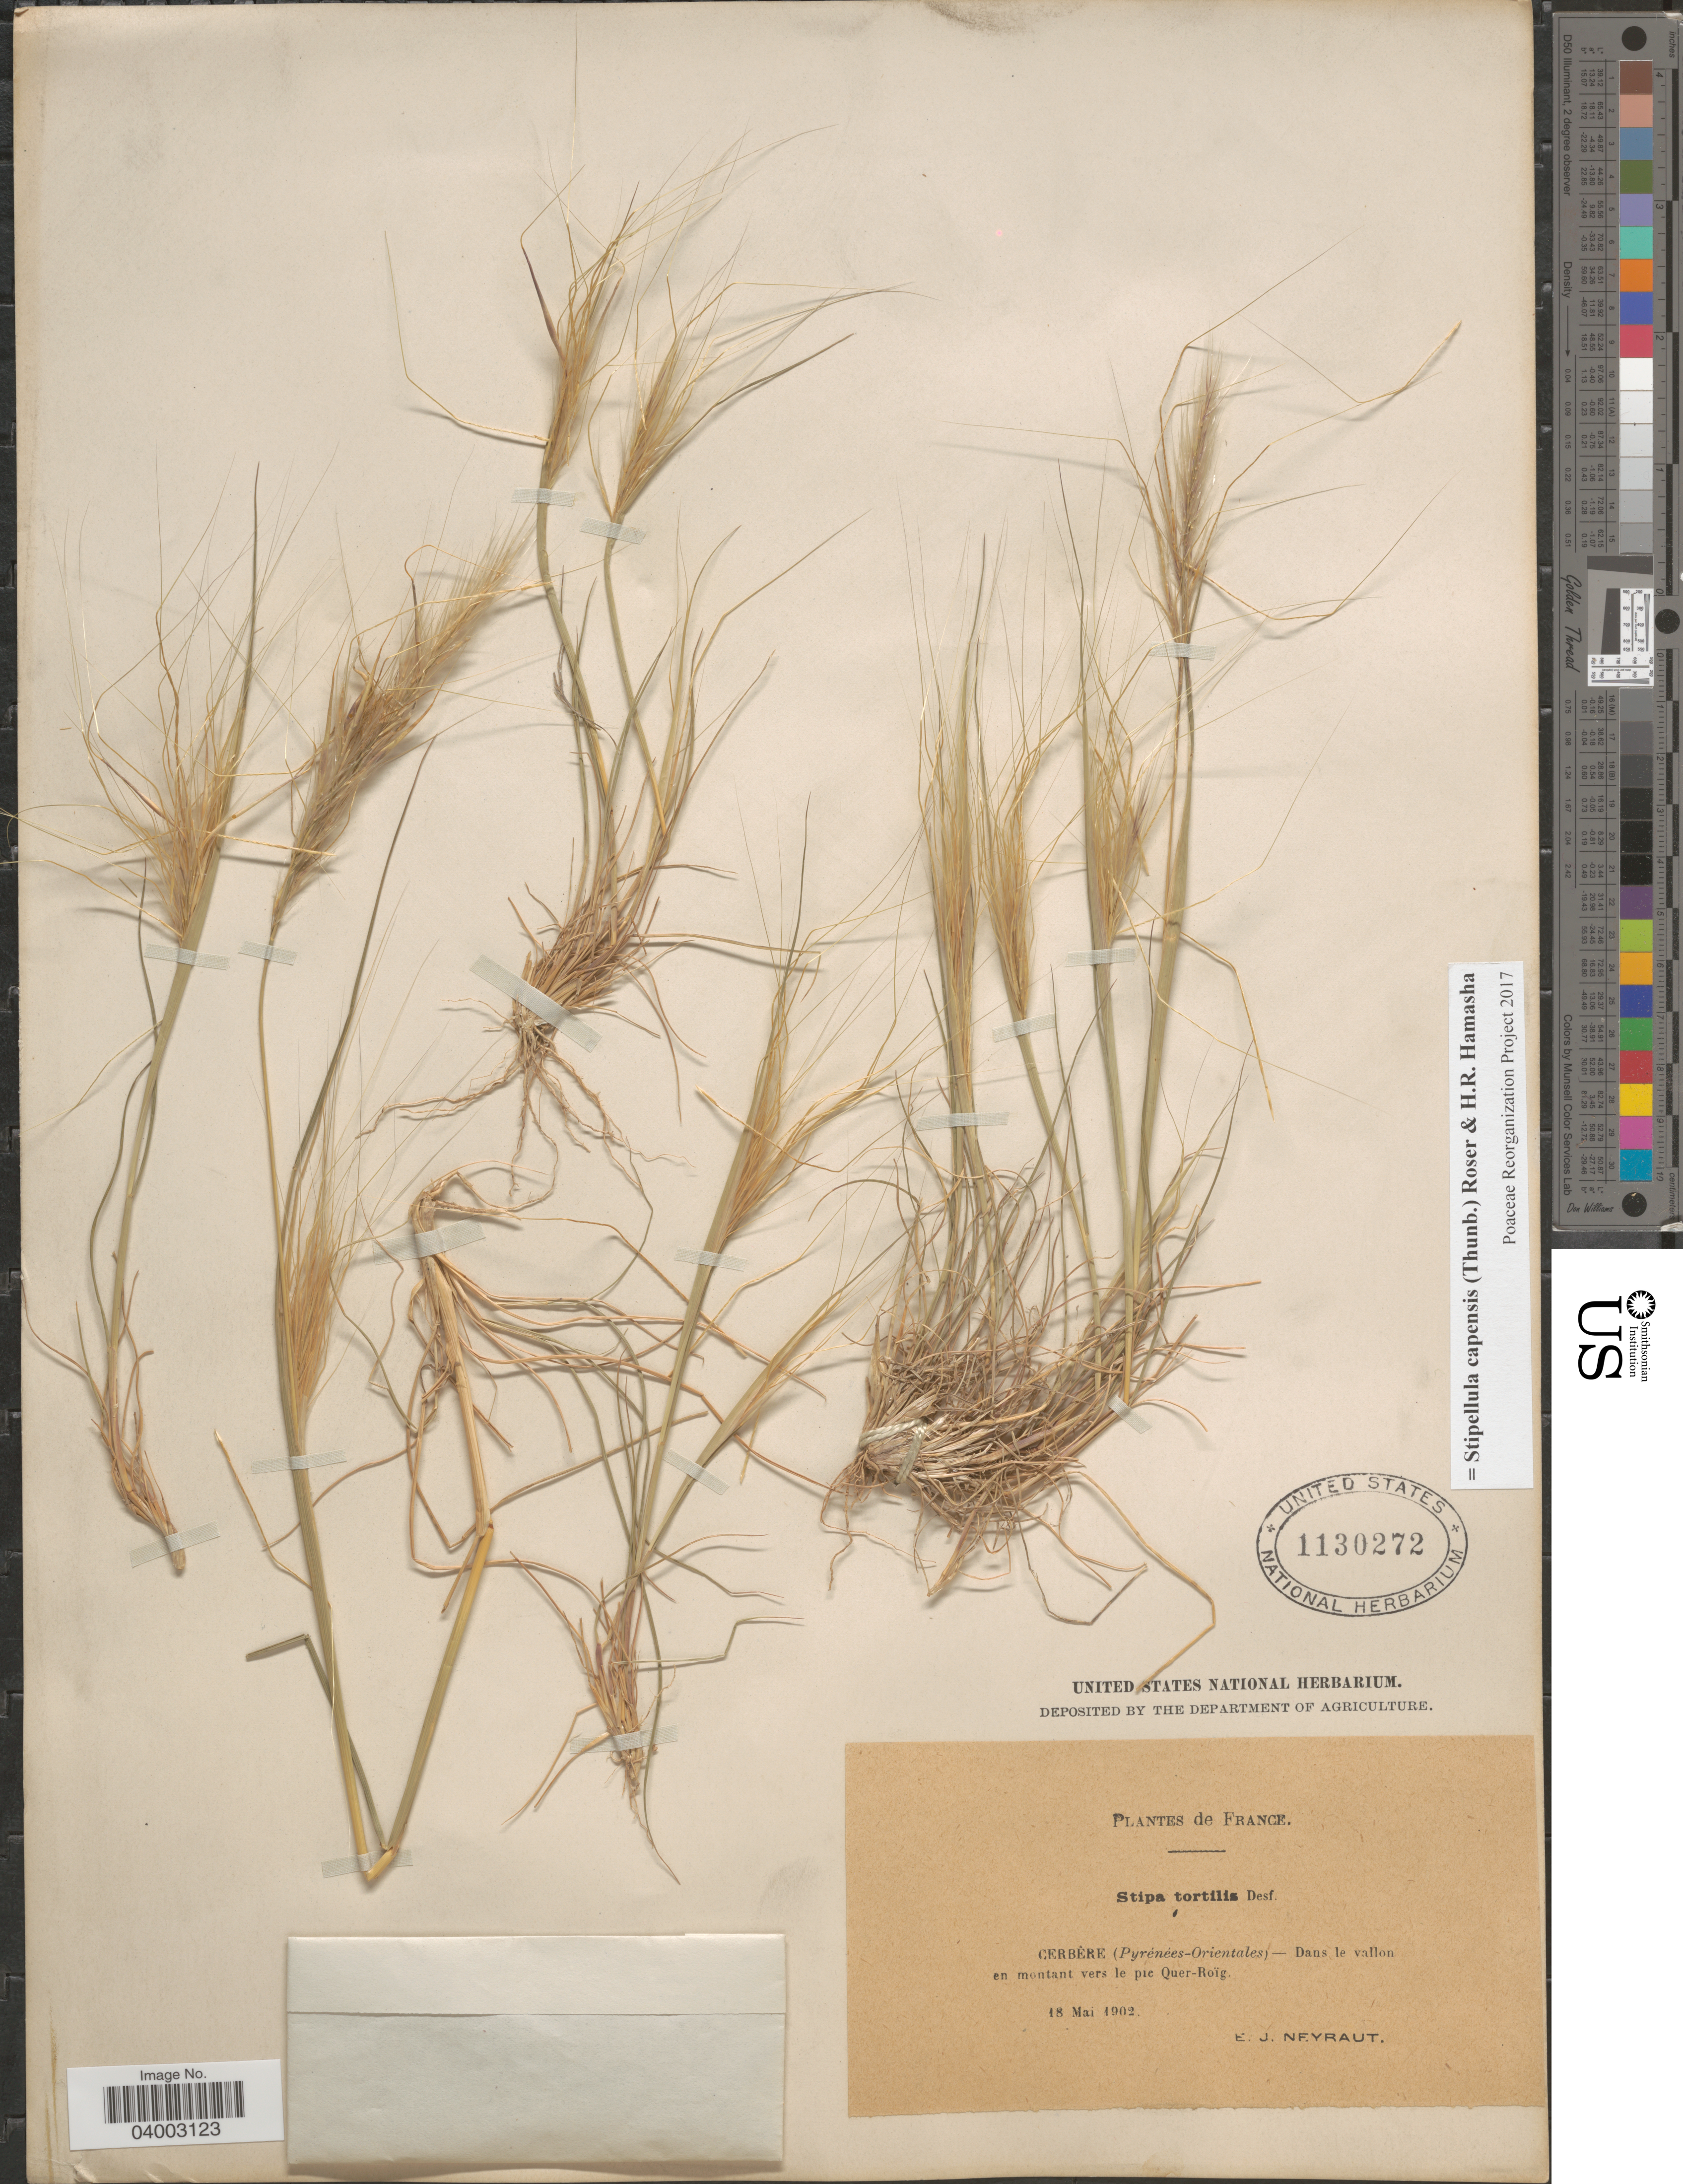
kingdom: Plantae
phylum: Tracheophyta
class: Liliopsida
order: Poales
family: Poaceae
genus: Stipellula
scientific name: Stipellula capensis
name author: (Thunb.) Röser & H. R. Hamasha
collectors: E. Neyraut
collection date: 1902-05-18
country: France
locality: Cerbère (Pyrénées-Orientales) - Dans le vallon en montant vers le pic Quer-Roïg.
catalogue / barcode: US 1130272